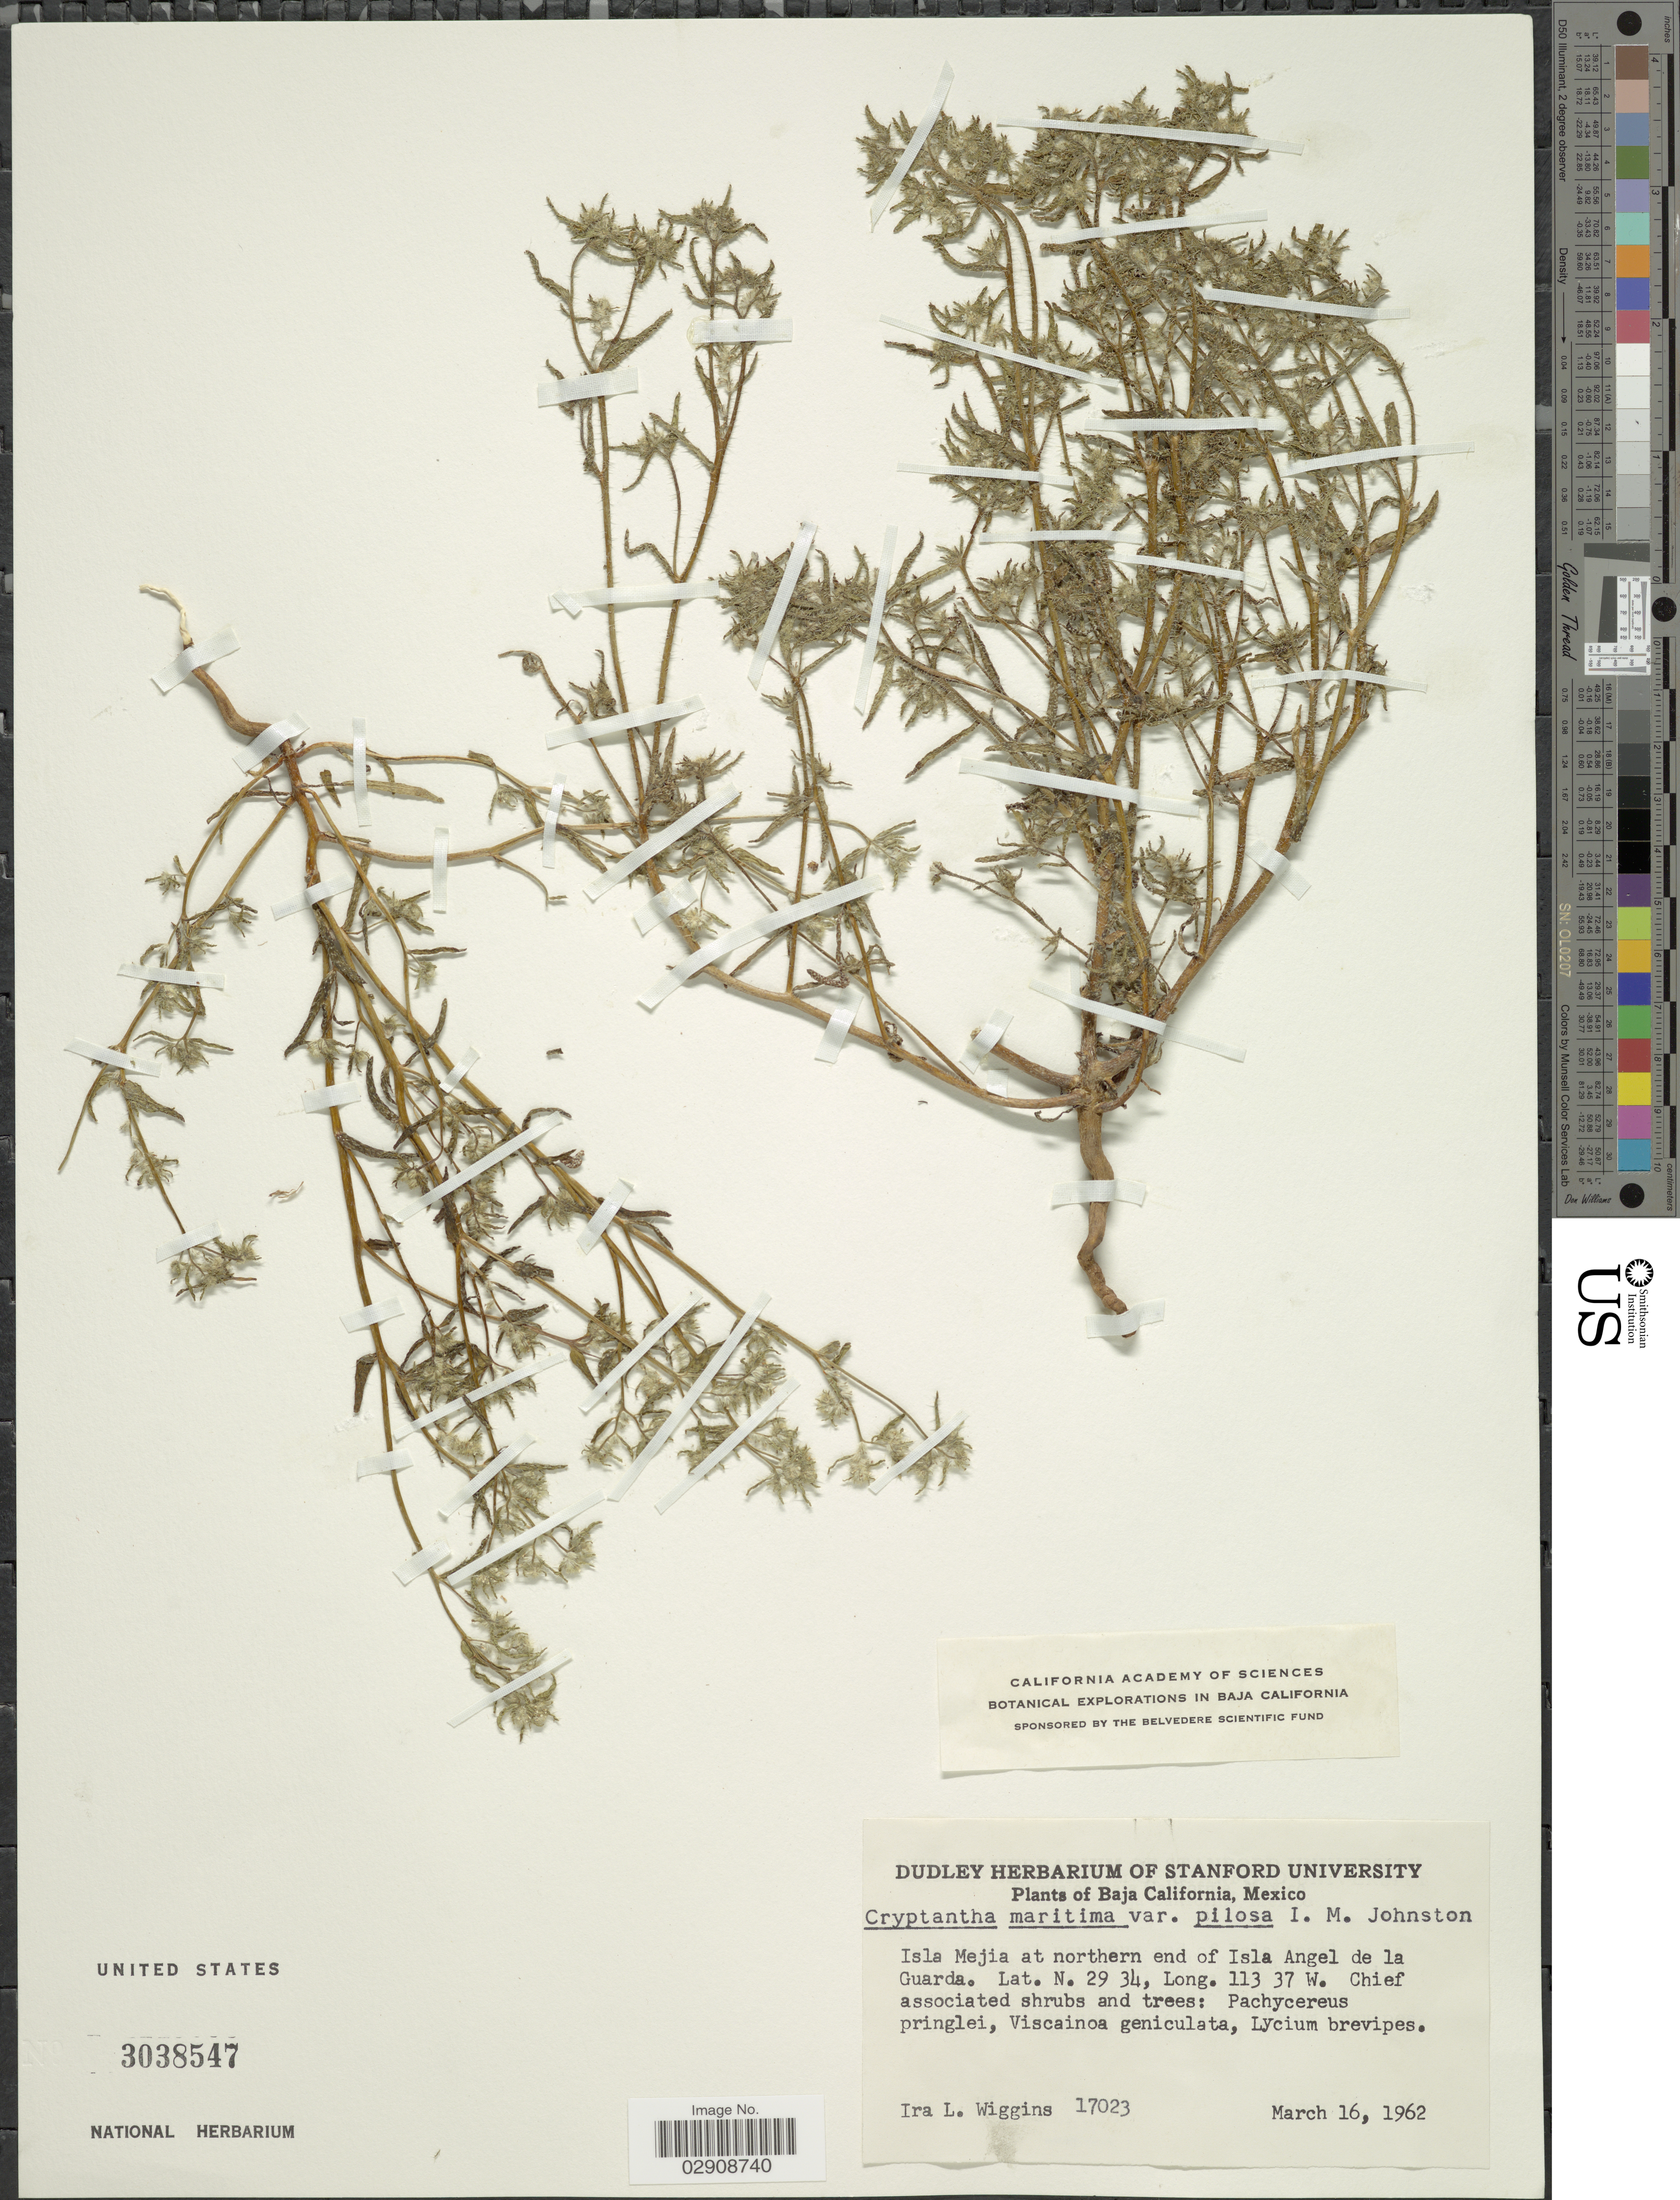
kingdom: Plantae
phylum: Tracheophyta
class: Magnoliopsida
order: Boraginales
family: Boraginaceae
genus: Cryptantha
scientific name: Cryptantha maritima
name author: (Greene) Greene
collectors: I. L. Wiggins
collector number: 17023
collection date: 1962-03-16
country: Mexico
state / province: Baja California Norte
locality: Isla Mejia at northern end of Isla Angel de la Guarda.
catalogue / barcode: US 3038547